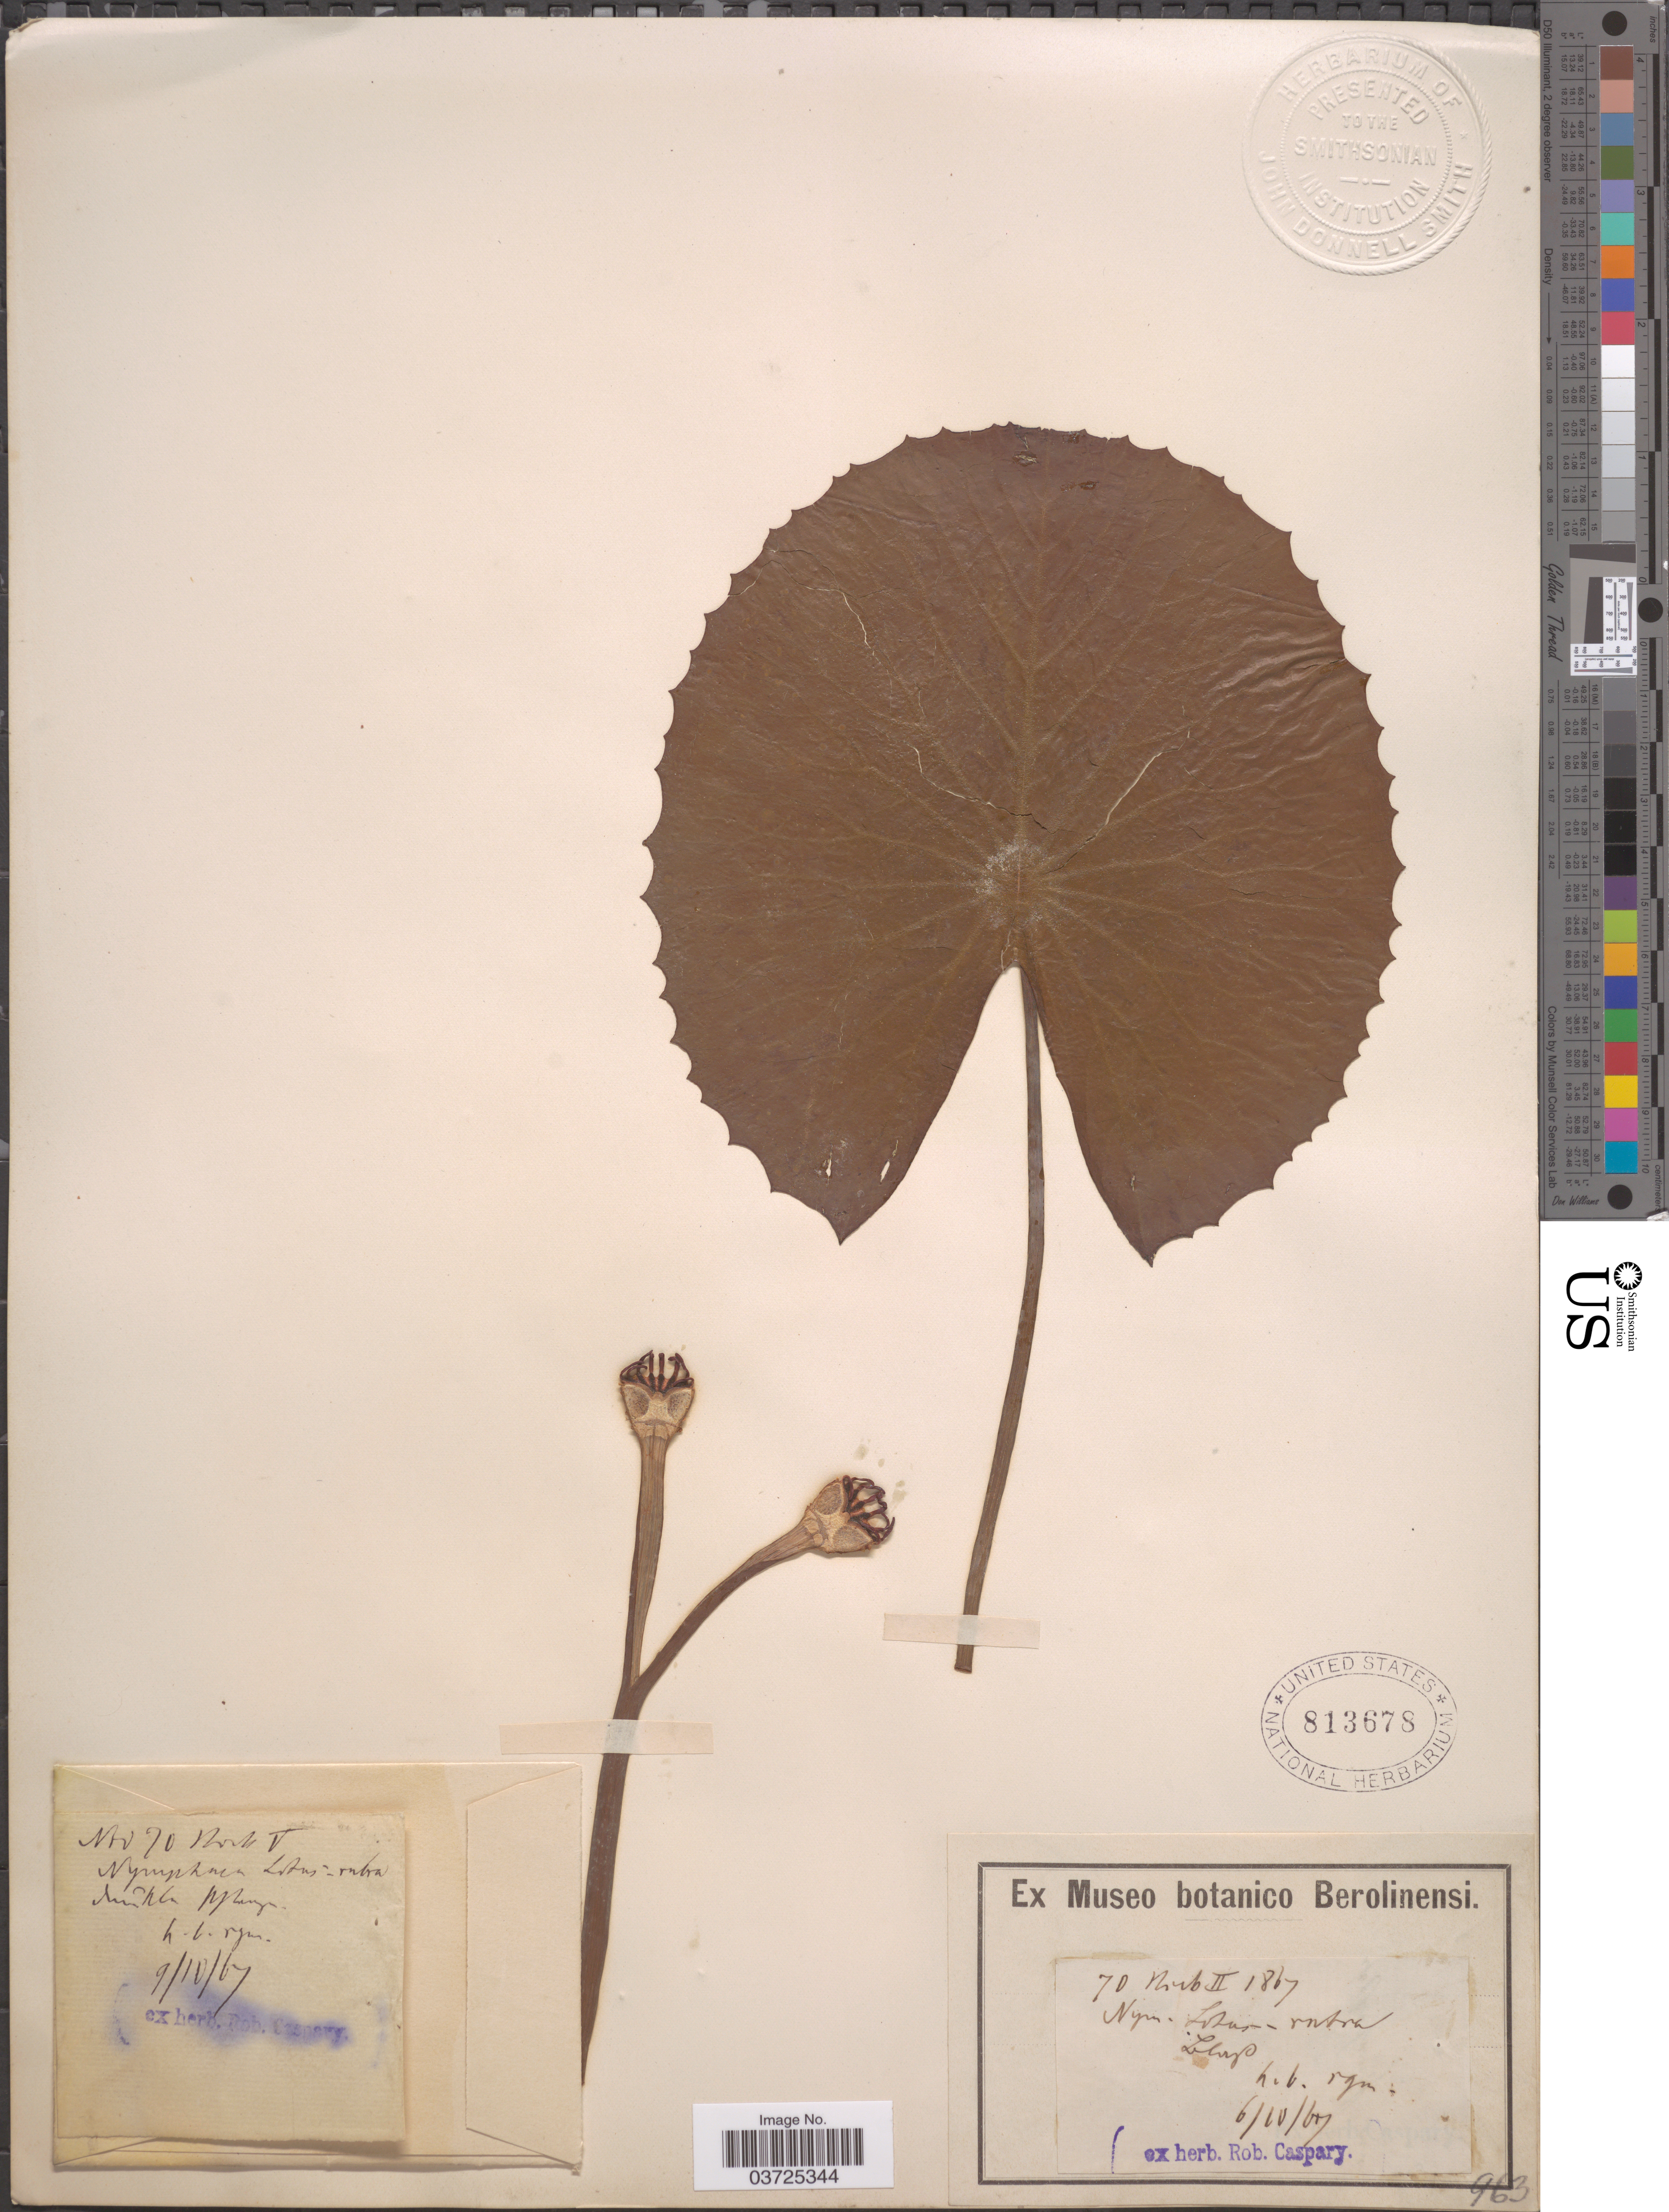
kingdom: Plantae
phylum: Tracheophyta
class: Magnoliopsida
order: Nymphaeales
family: Nymphaeaceae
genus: Nymphaea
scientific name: Nymphaea lotus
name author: L.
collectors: ex herb. Rob. Caspary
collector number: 70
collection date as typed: Transcribed d/m/y: 6/10/69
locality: H region. [interpreted]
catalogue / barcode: US 813678